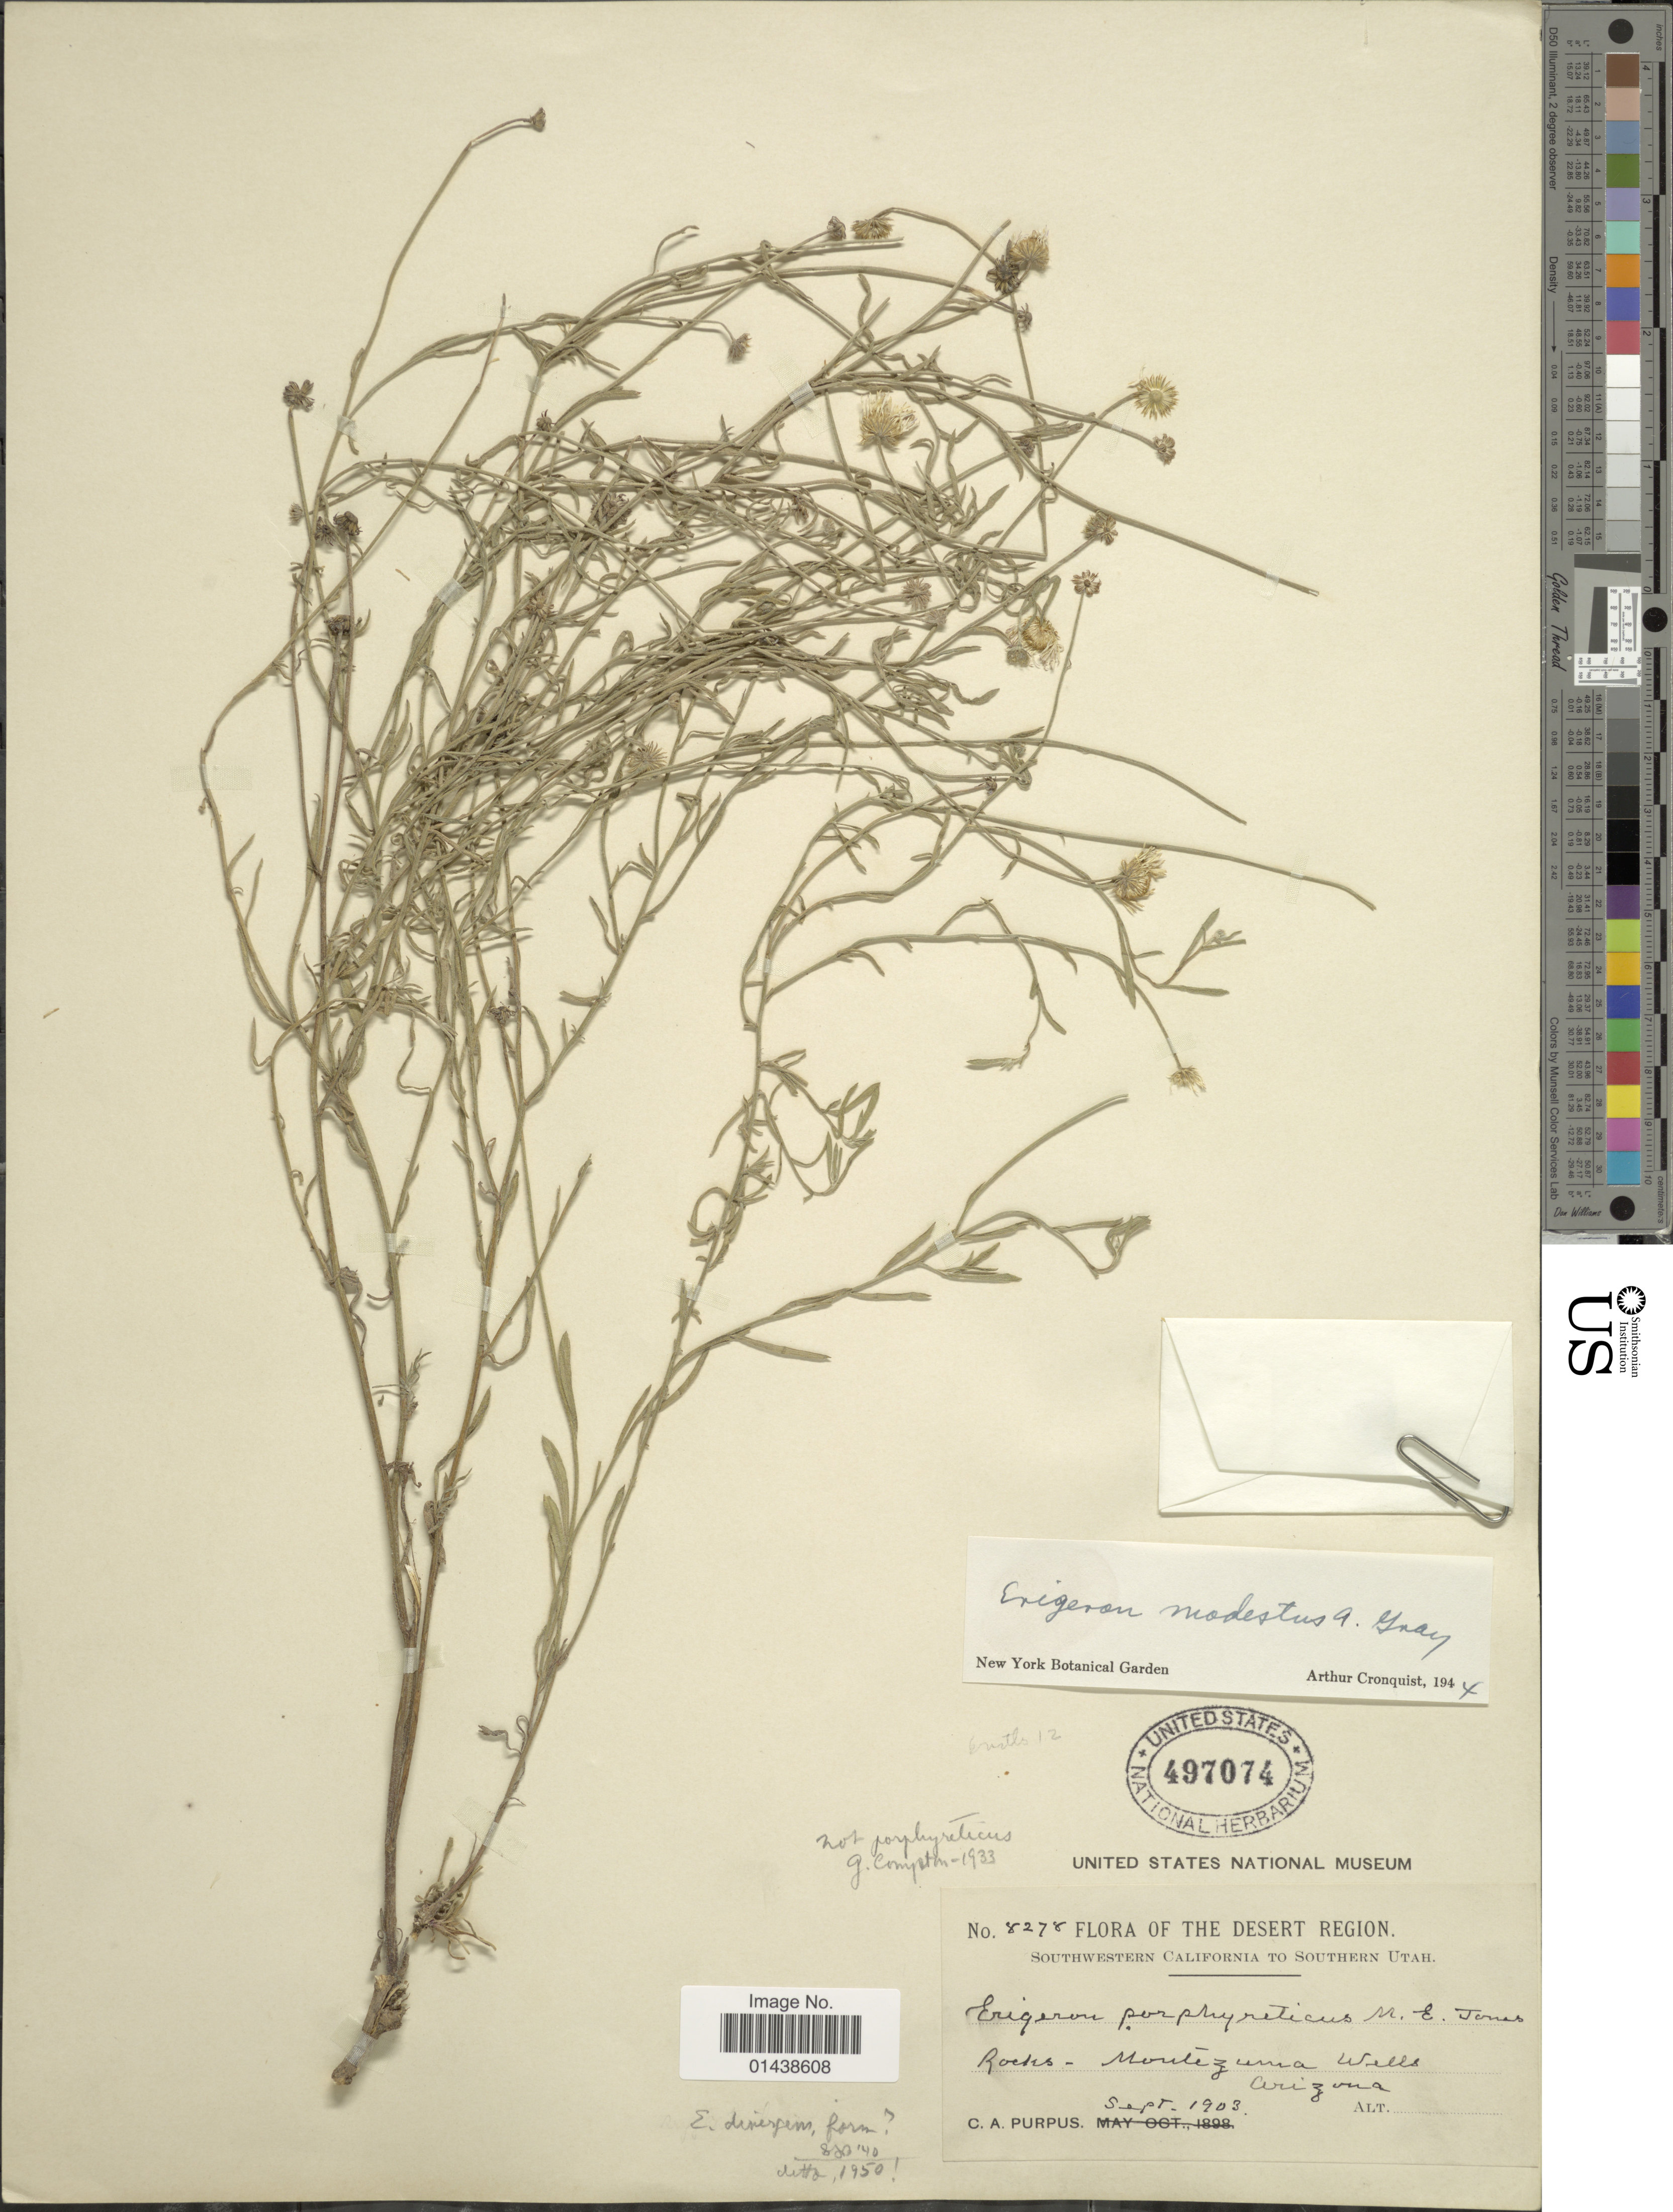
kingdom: Plantae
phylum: Tracheophyta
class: Magnoliopsida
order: Asterales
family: Asteraceae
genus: Erigeron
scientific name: Erigeron modestus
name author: A. Gray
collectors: C. A. Purpus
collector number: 8278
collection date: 1903-09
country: United States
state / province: Arizona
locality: Desert Region. Montezuma Wells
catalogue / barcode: US 497074